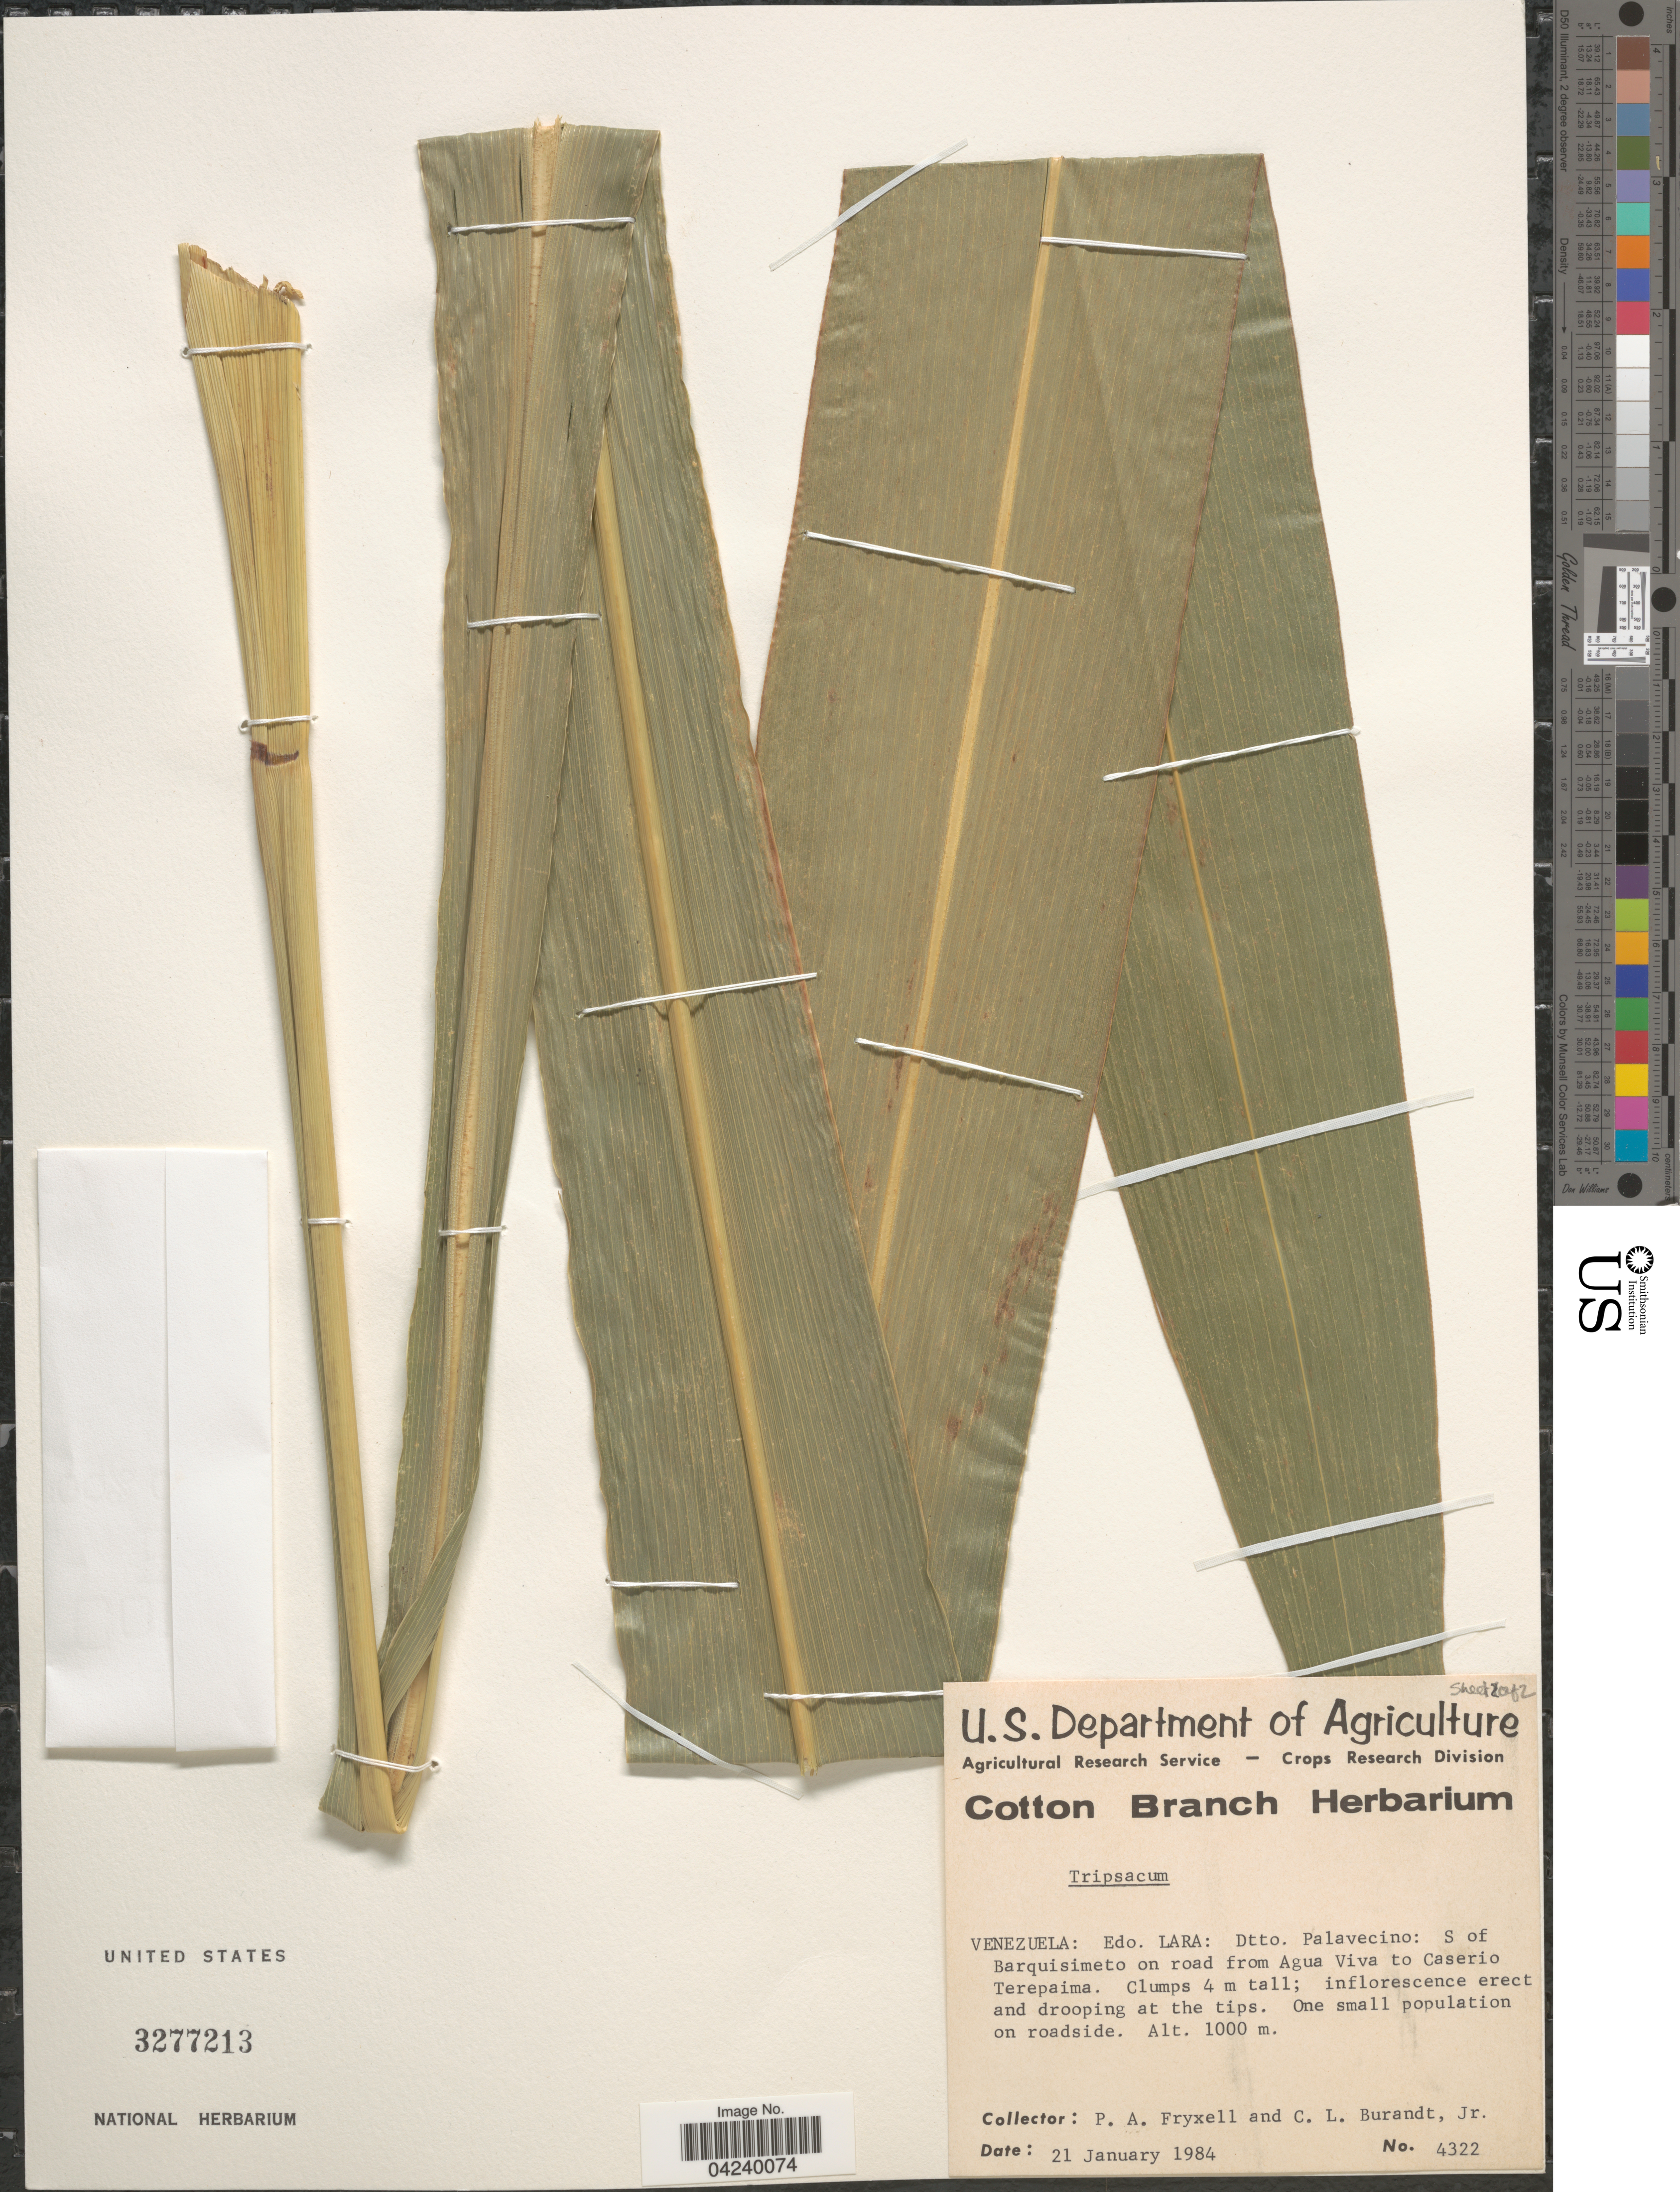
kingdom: Plantae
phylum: Tracheophyta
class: Liliopsida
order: Poales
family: Poaceae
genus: Tripsacum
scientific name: Tripsacum sp.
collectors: P. A. Fryxell & C. Burandt Jr.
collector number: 4322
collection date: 1984-01-21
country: Venezuela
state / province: Lara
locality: Dtto. Palavecino: S of Barquisimeto on road from Agua Viva to Caserio Terepaima.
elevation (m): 1000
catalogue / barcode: US 3277213